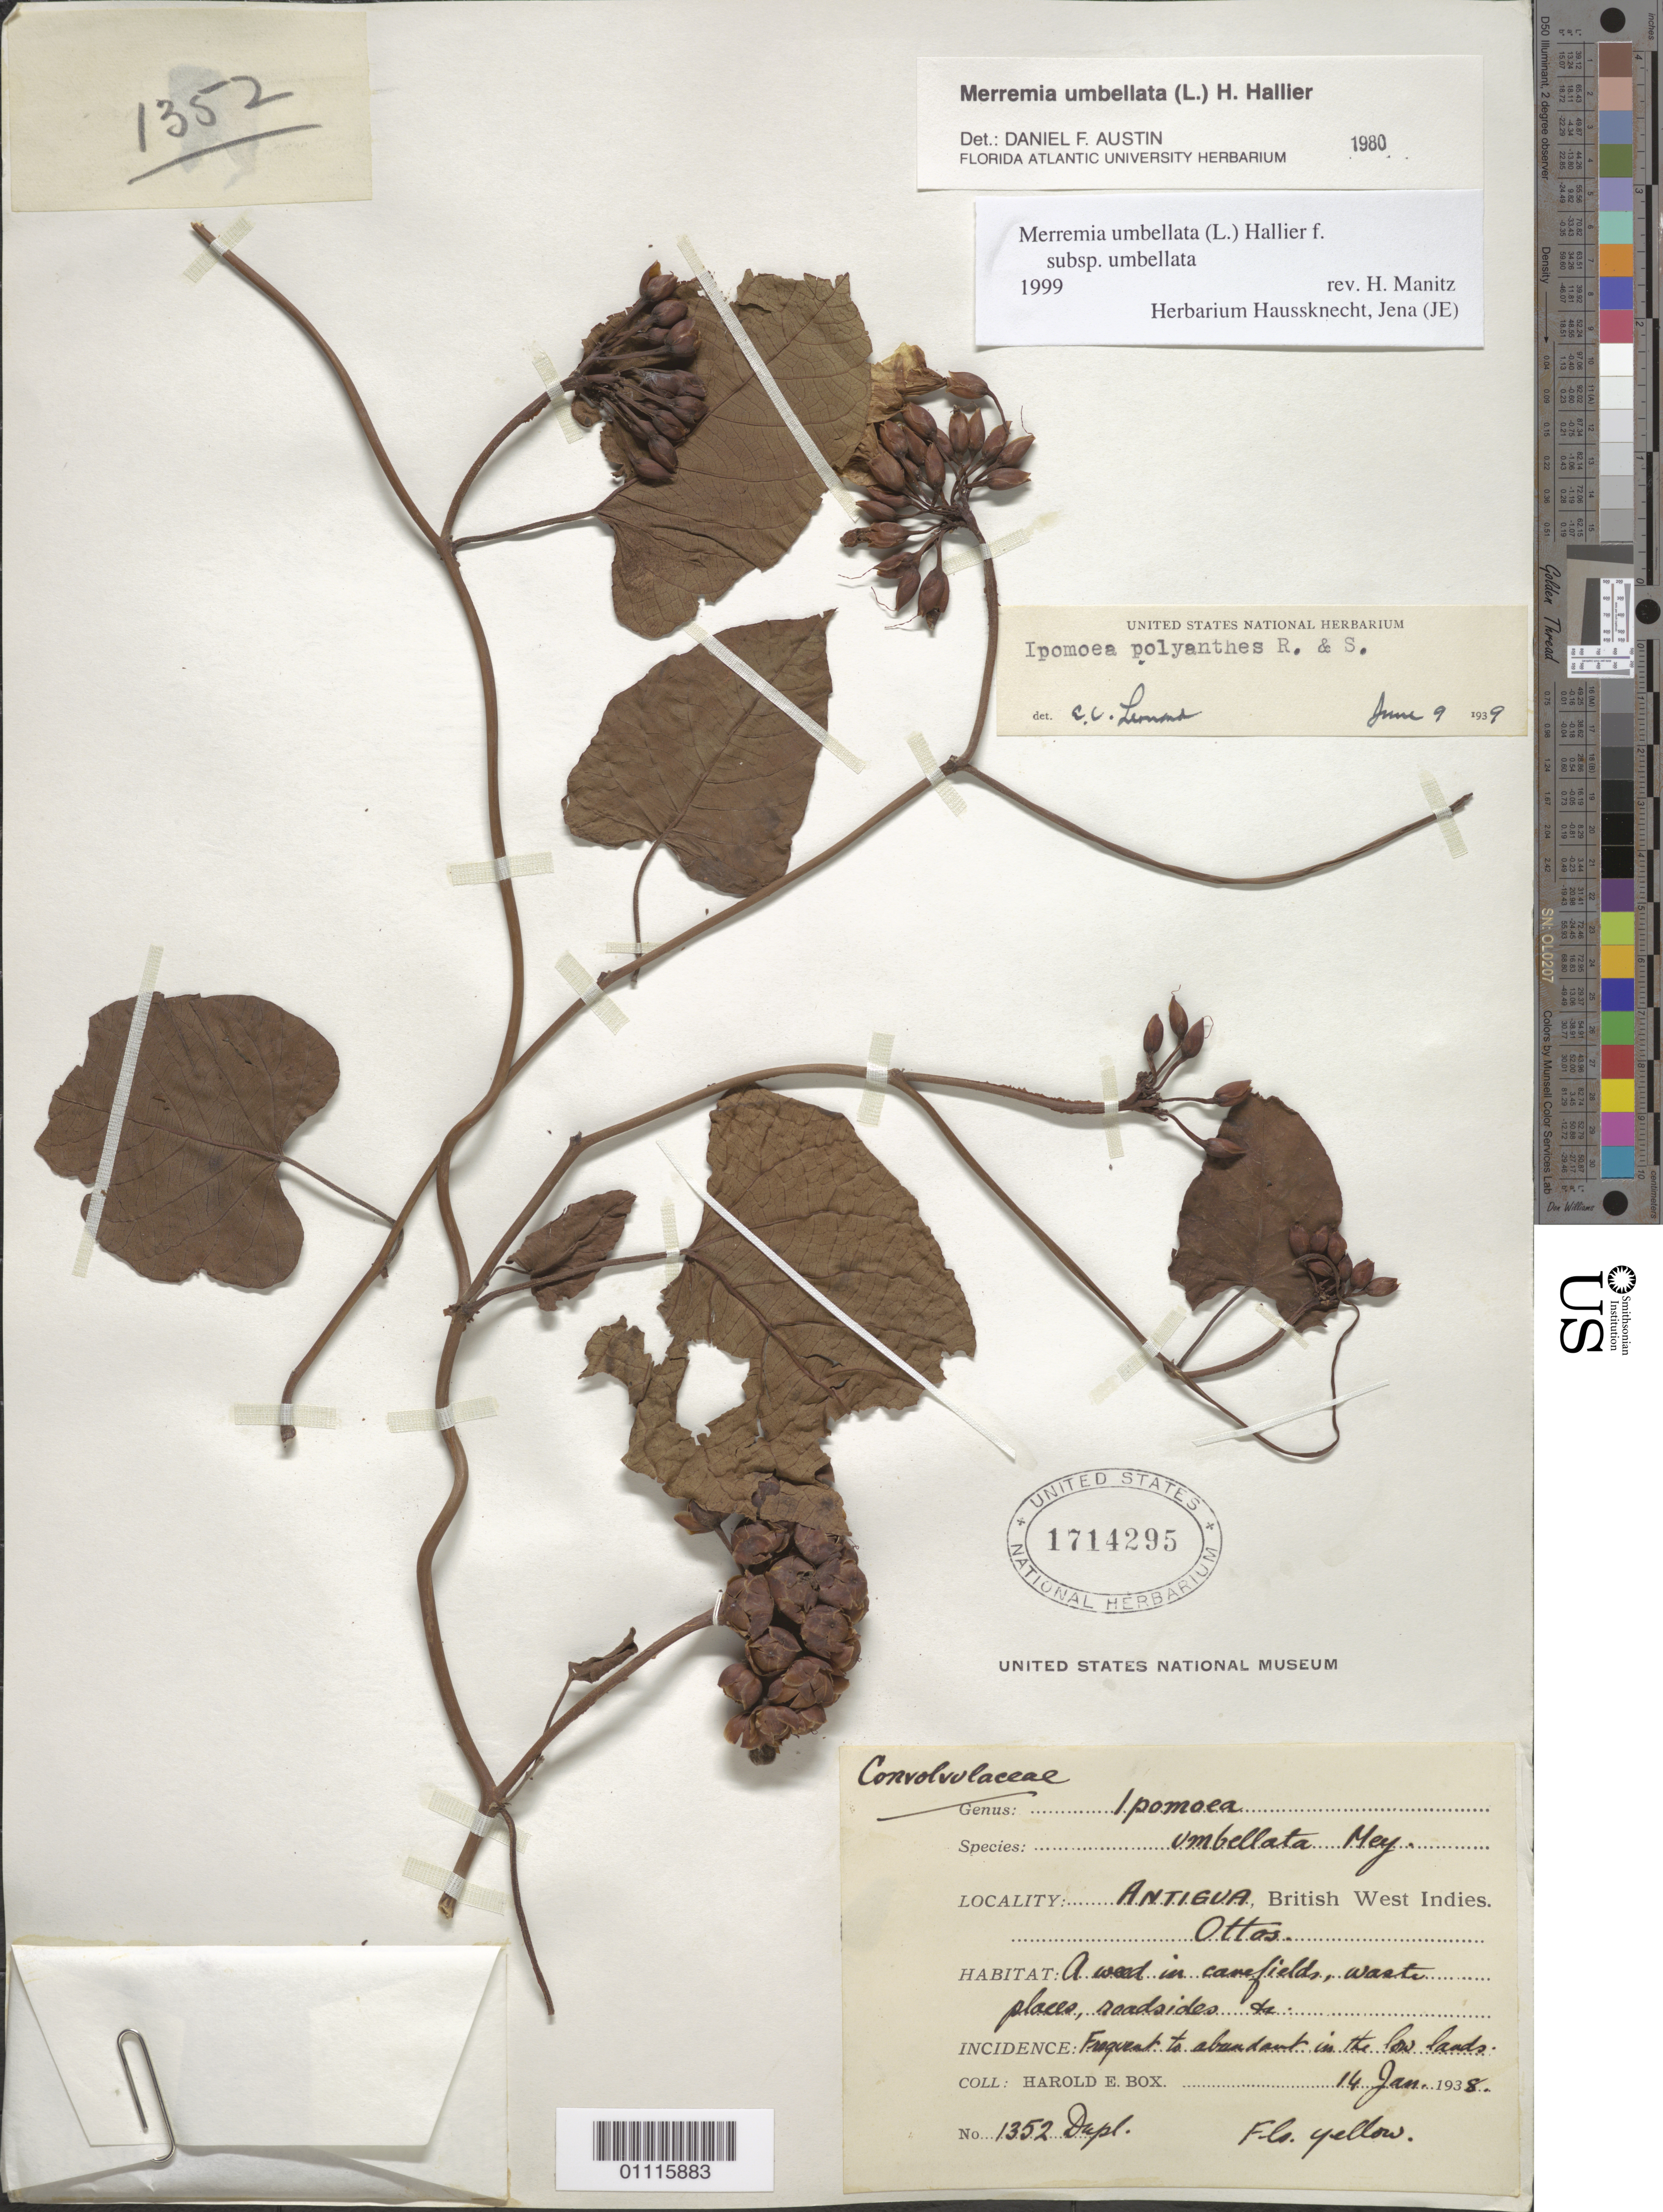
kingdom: Plantae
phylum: Tracheophyta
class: Magnoliopsida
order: Solanales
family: Convolvulaceae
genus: Camonea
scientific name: Camonea umbellata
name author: (L.) A. R. Simões & Staples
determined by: Strong, Mark T., (BOT), Smithsonian Institution - National Museum of Natural History (UNITED STATES)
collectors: H. E. Box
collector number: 1352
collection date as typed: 14 Jan 1938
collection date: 1938-01-14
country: Antigua and Barbuda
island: Antigua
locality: Ottos. A weed in canefields, waste places, roadsides.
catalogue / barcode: US 1714295